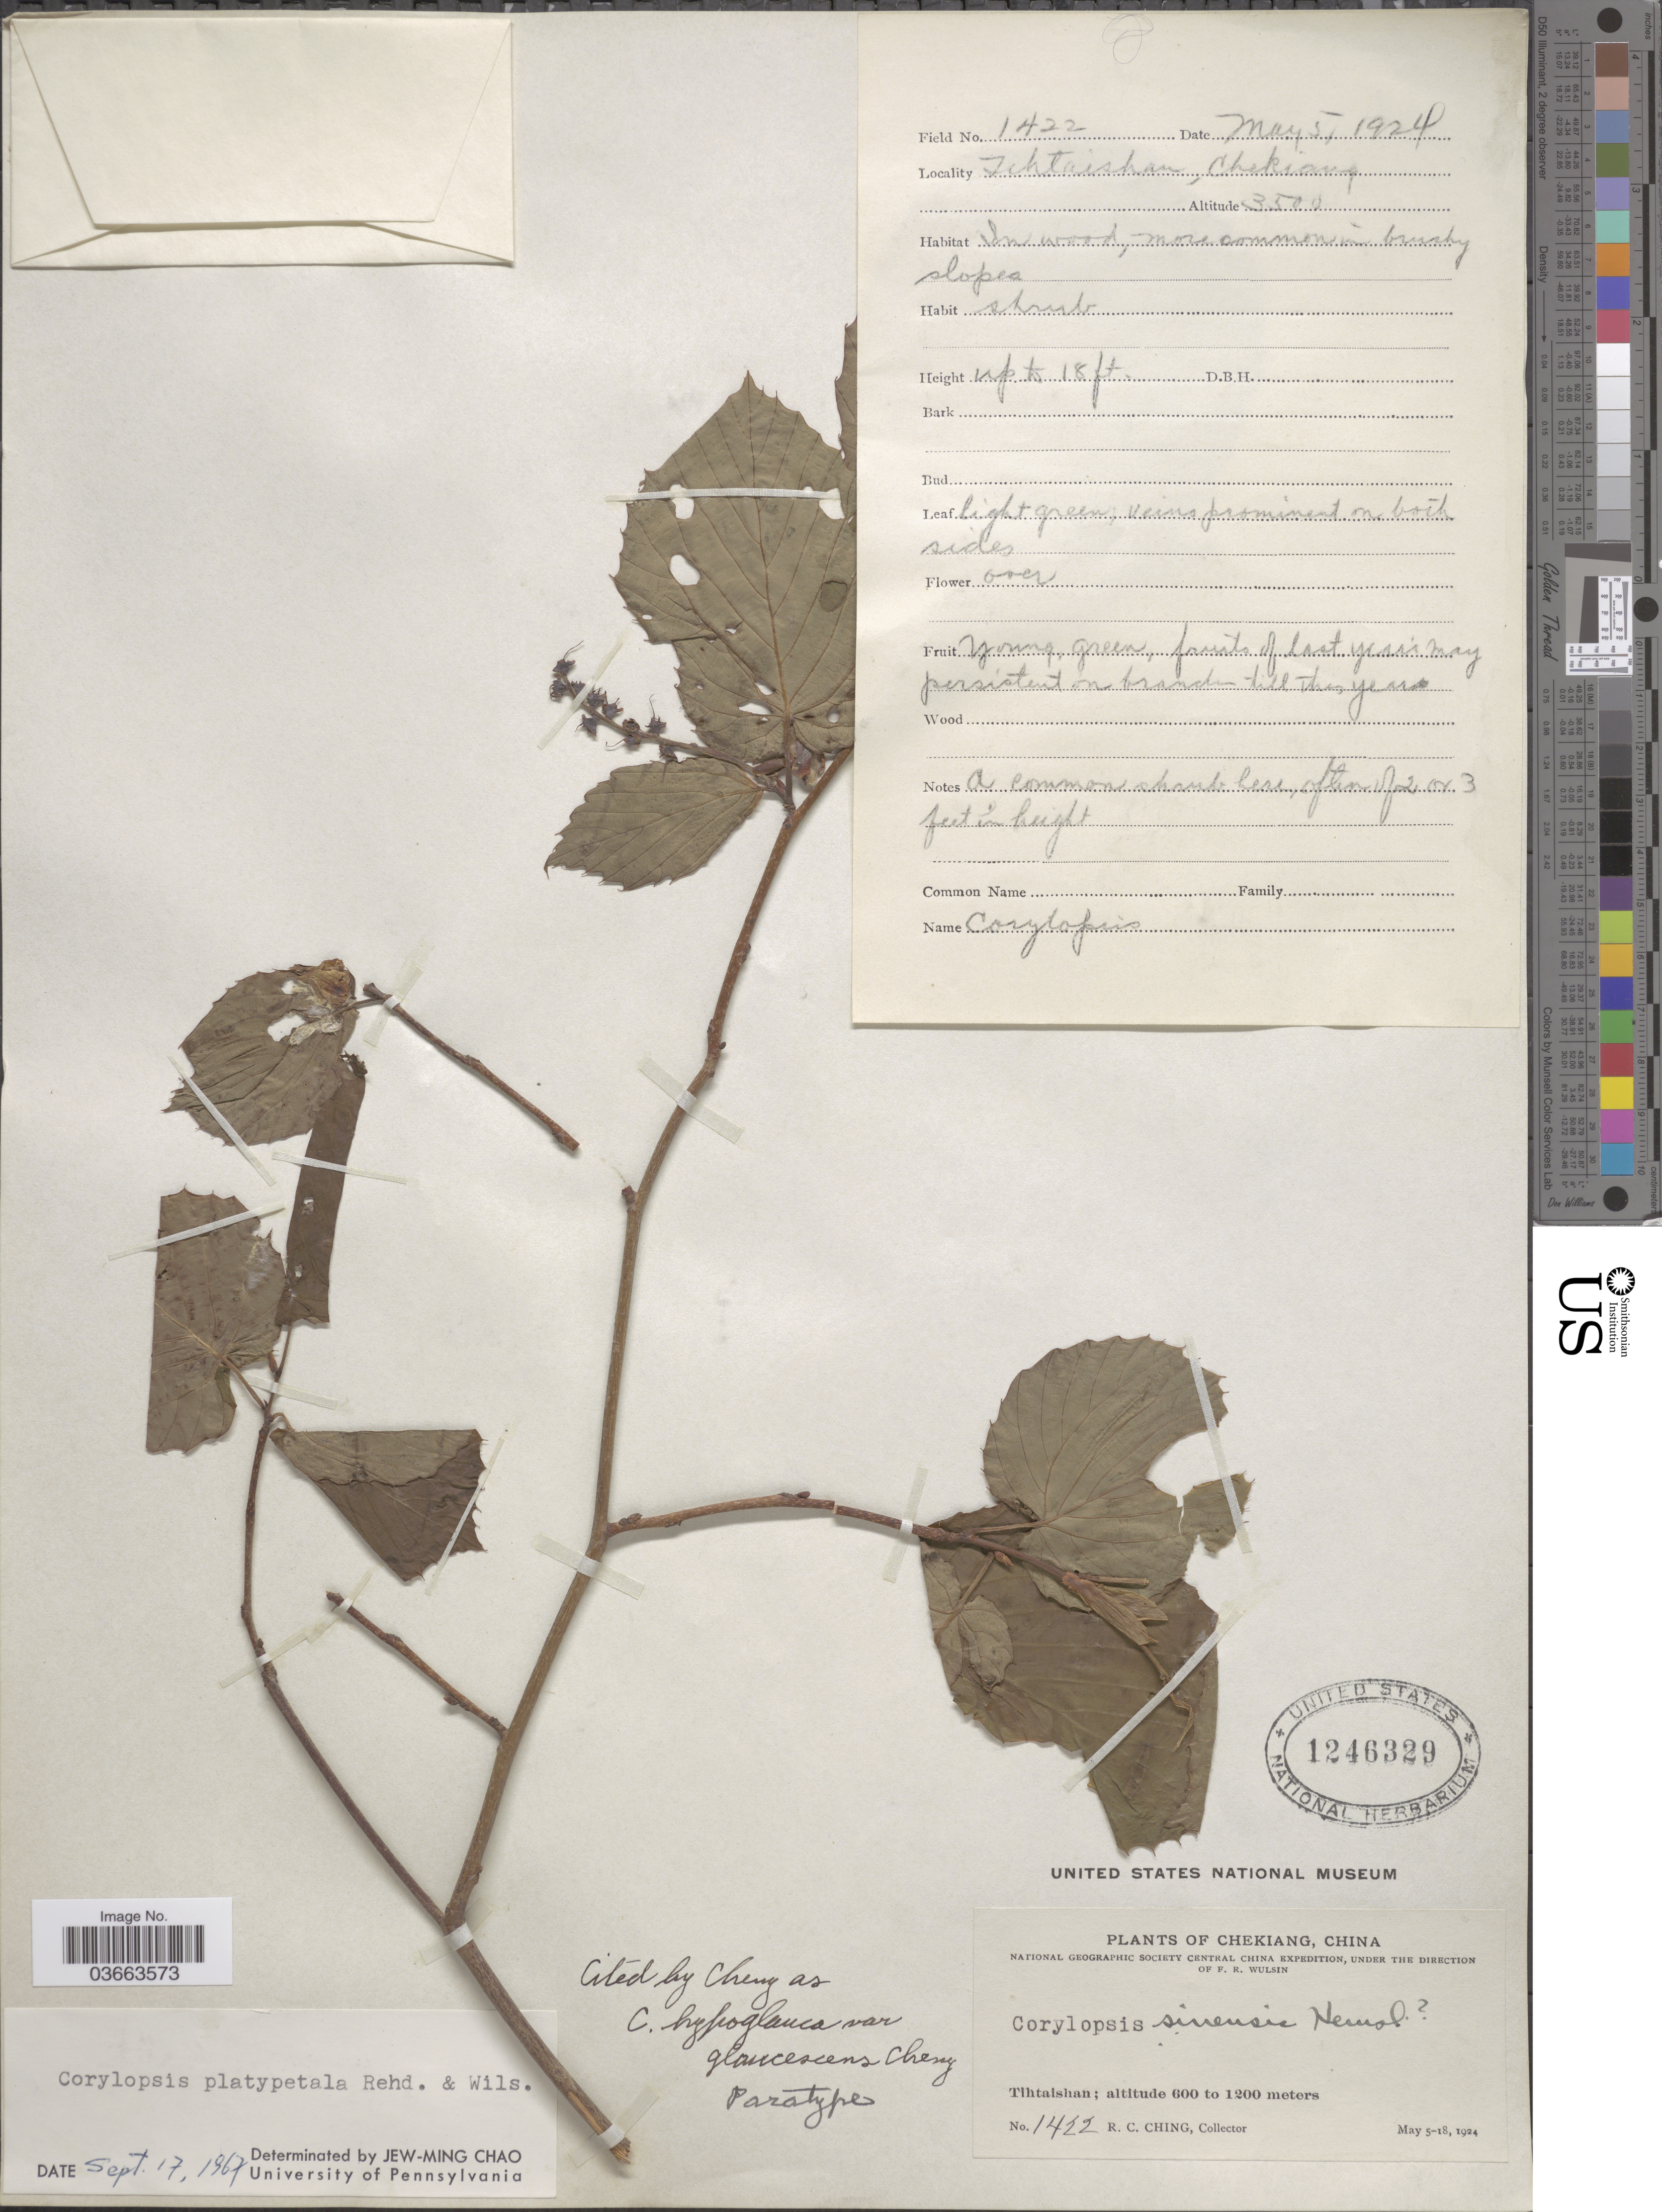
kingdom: Plantae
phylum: Tracheophyta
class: Magnoliopsida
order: Saxifragales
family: Hamamelidaceae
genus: Corylopsis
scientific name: Corylopsis willmottiae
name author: Rehder & E.H. Wilson in Sarg.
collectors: R. C. Ching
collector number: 1422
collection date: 1924-05-05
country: China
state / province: Zhejiang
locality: Chekiang. Tihtaishan.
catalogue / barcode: US 1246329